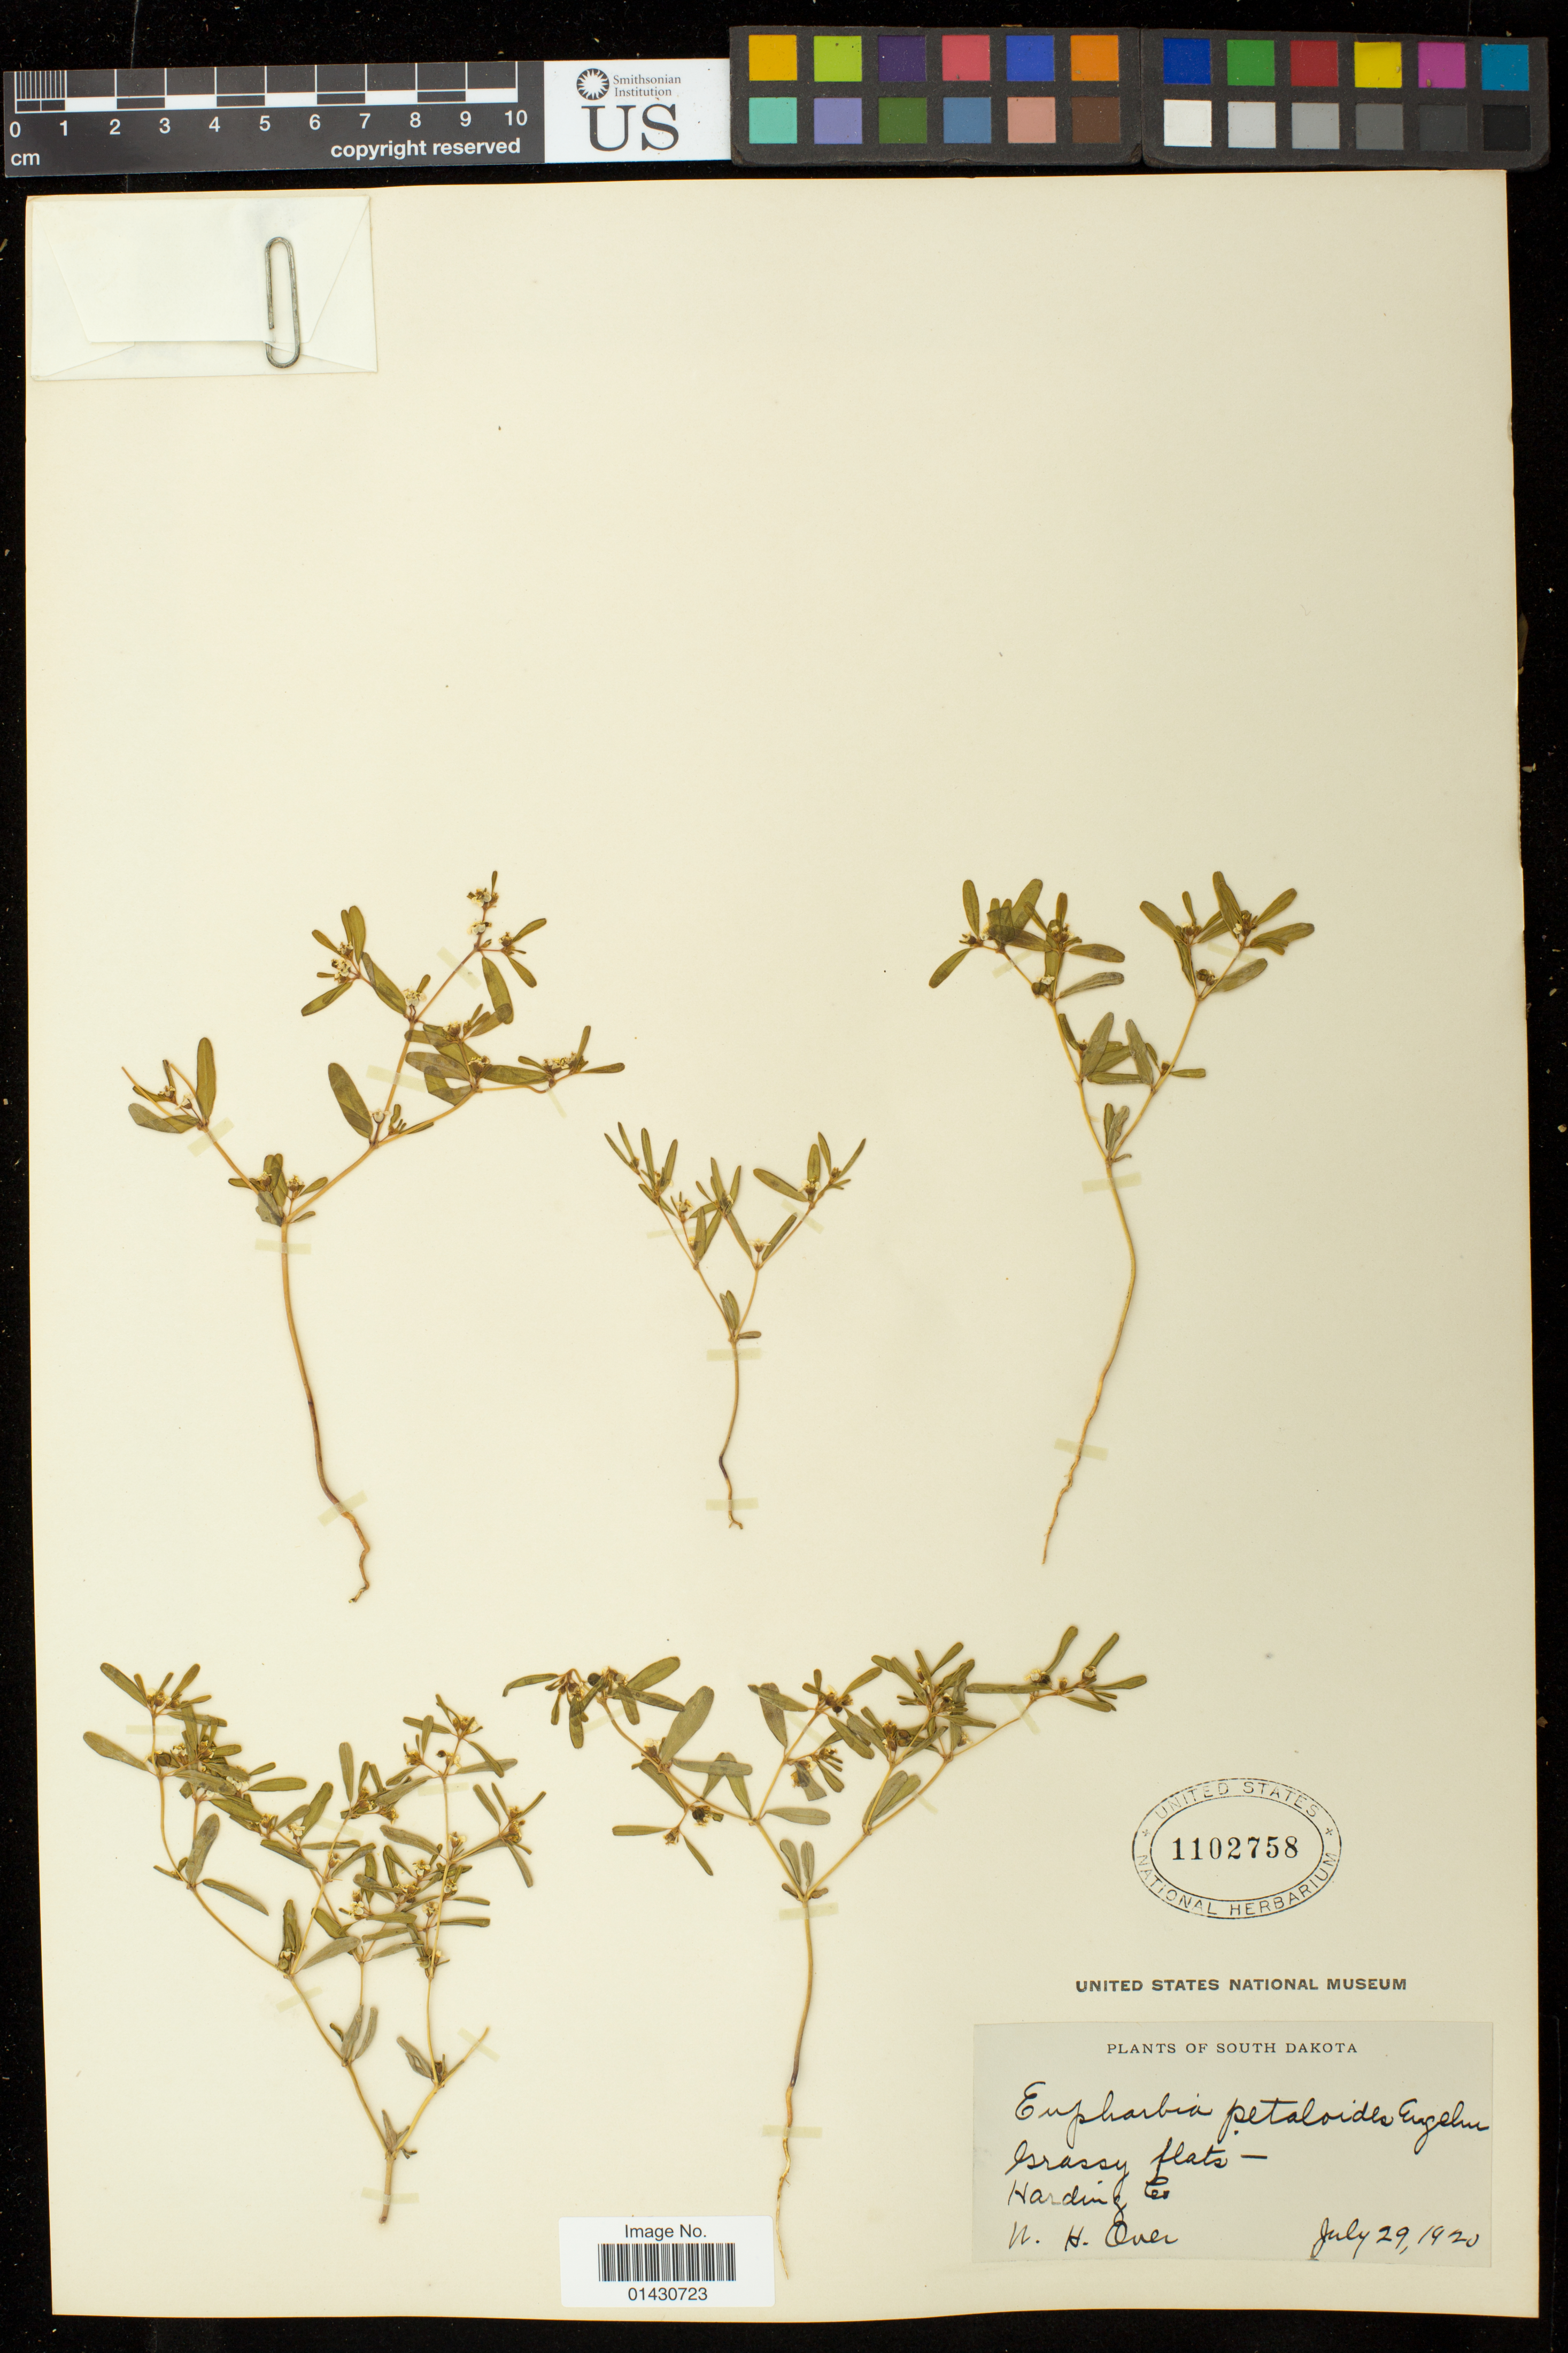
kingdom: Plantae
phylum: Tracheophyta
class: Magnoliopsida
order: Malpighiales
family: Euphorbiaceae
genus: Euphorbia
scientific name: Euphorbia missurica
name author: Raf.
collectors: W. Over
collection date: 1920-07-29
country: United States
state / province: South Dakota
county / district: Harding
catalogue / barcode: US 1102758